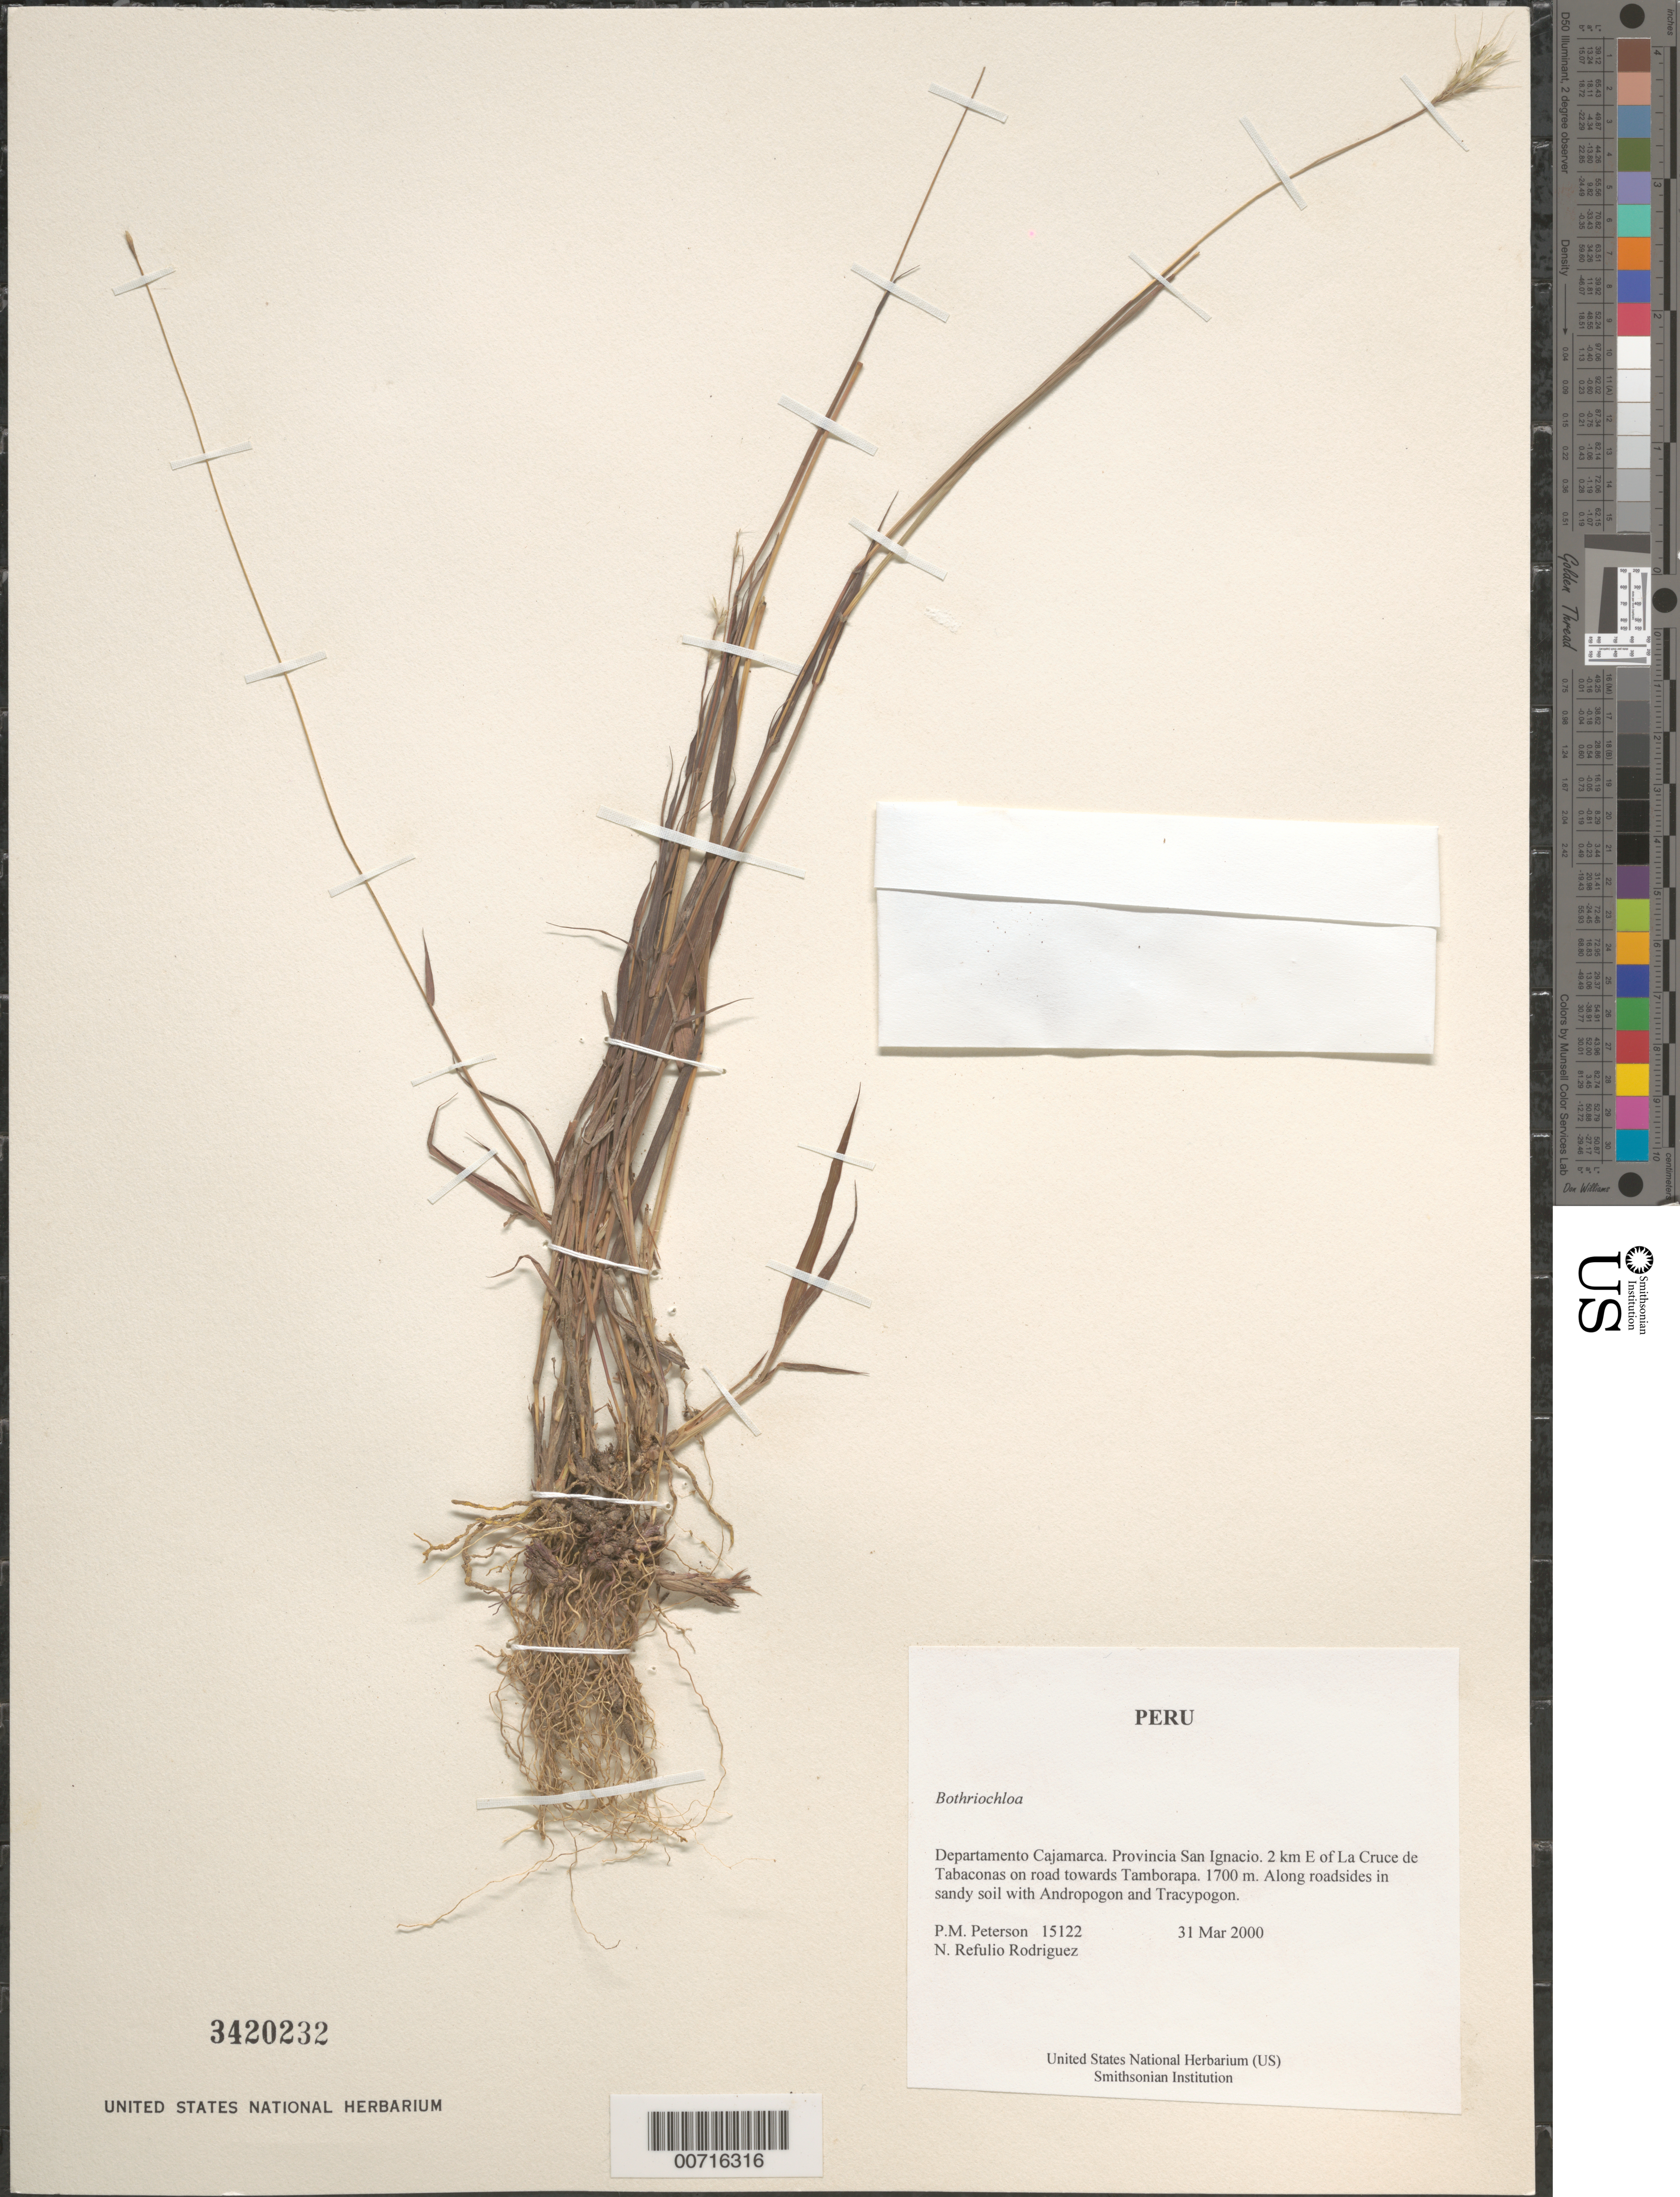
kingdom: Plantae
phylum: Tracheophyta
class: Liliopsida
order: Poales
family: Poaceae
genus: Bothriochloa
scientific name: Bothriochloa sp.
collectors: P. M. Peterson & N. Refulio-Rodríguez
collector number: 15122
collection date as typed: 31 Mar 2000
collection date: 2000-03-31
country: Peru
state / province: Cajamarca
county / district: San Ignacio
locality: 2 km E of La Cruce de Tabaconas on road towards Tamborapa.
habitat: Along roadsides in sandy soil with Andropogon and Tracypogon.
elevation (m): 1700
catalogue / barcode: US 3420232